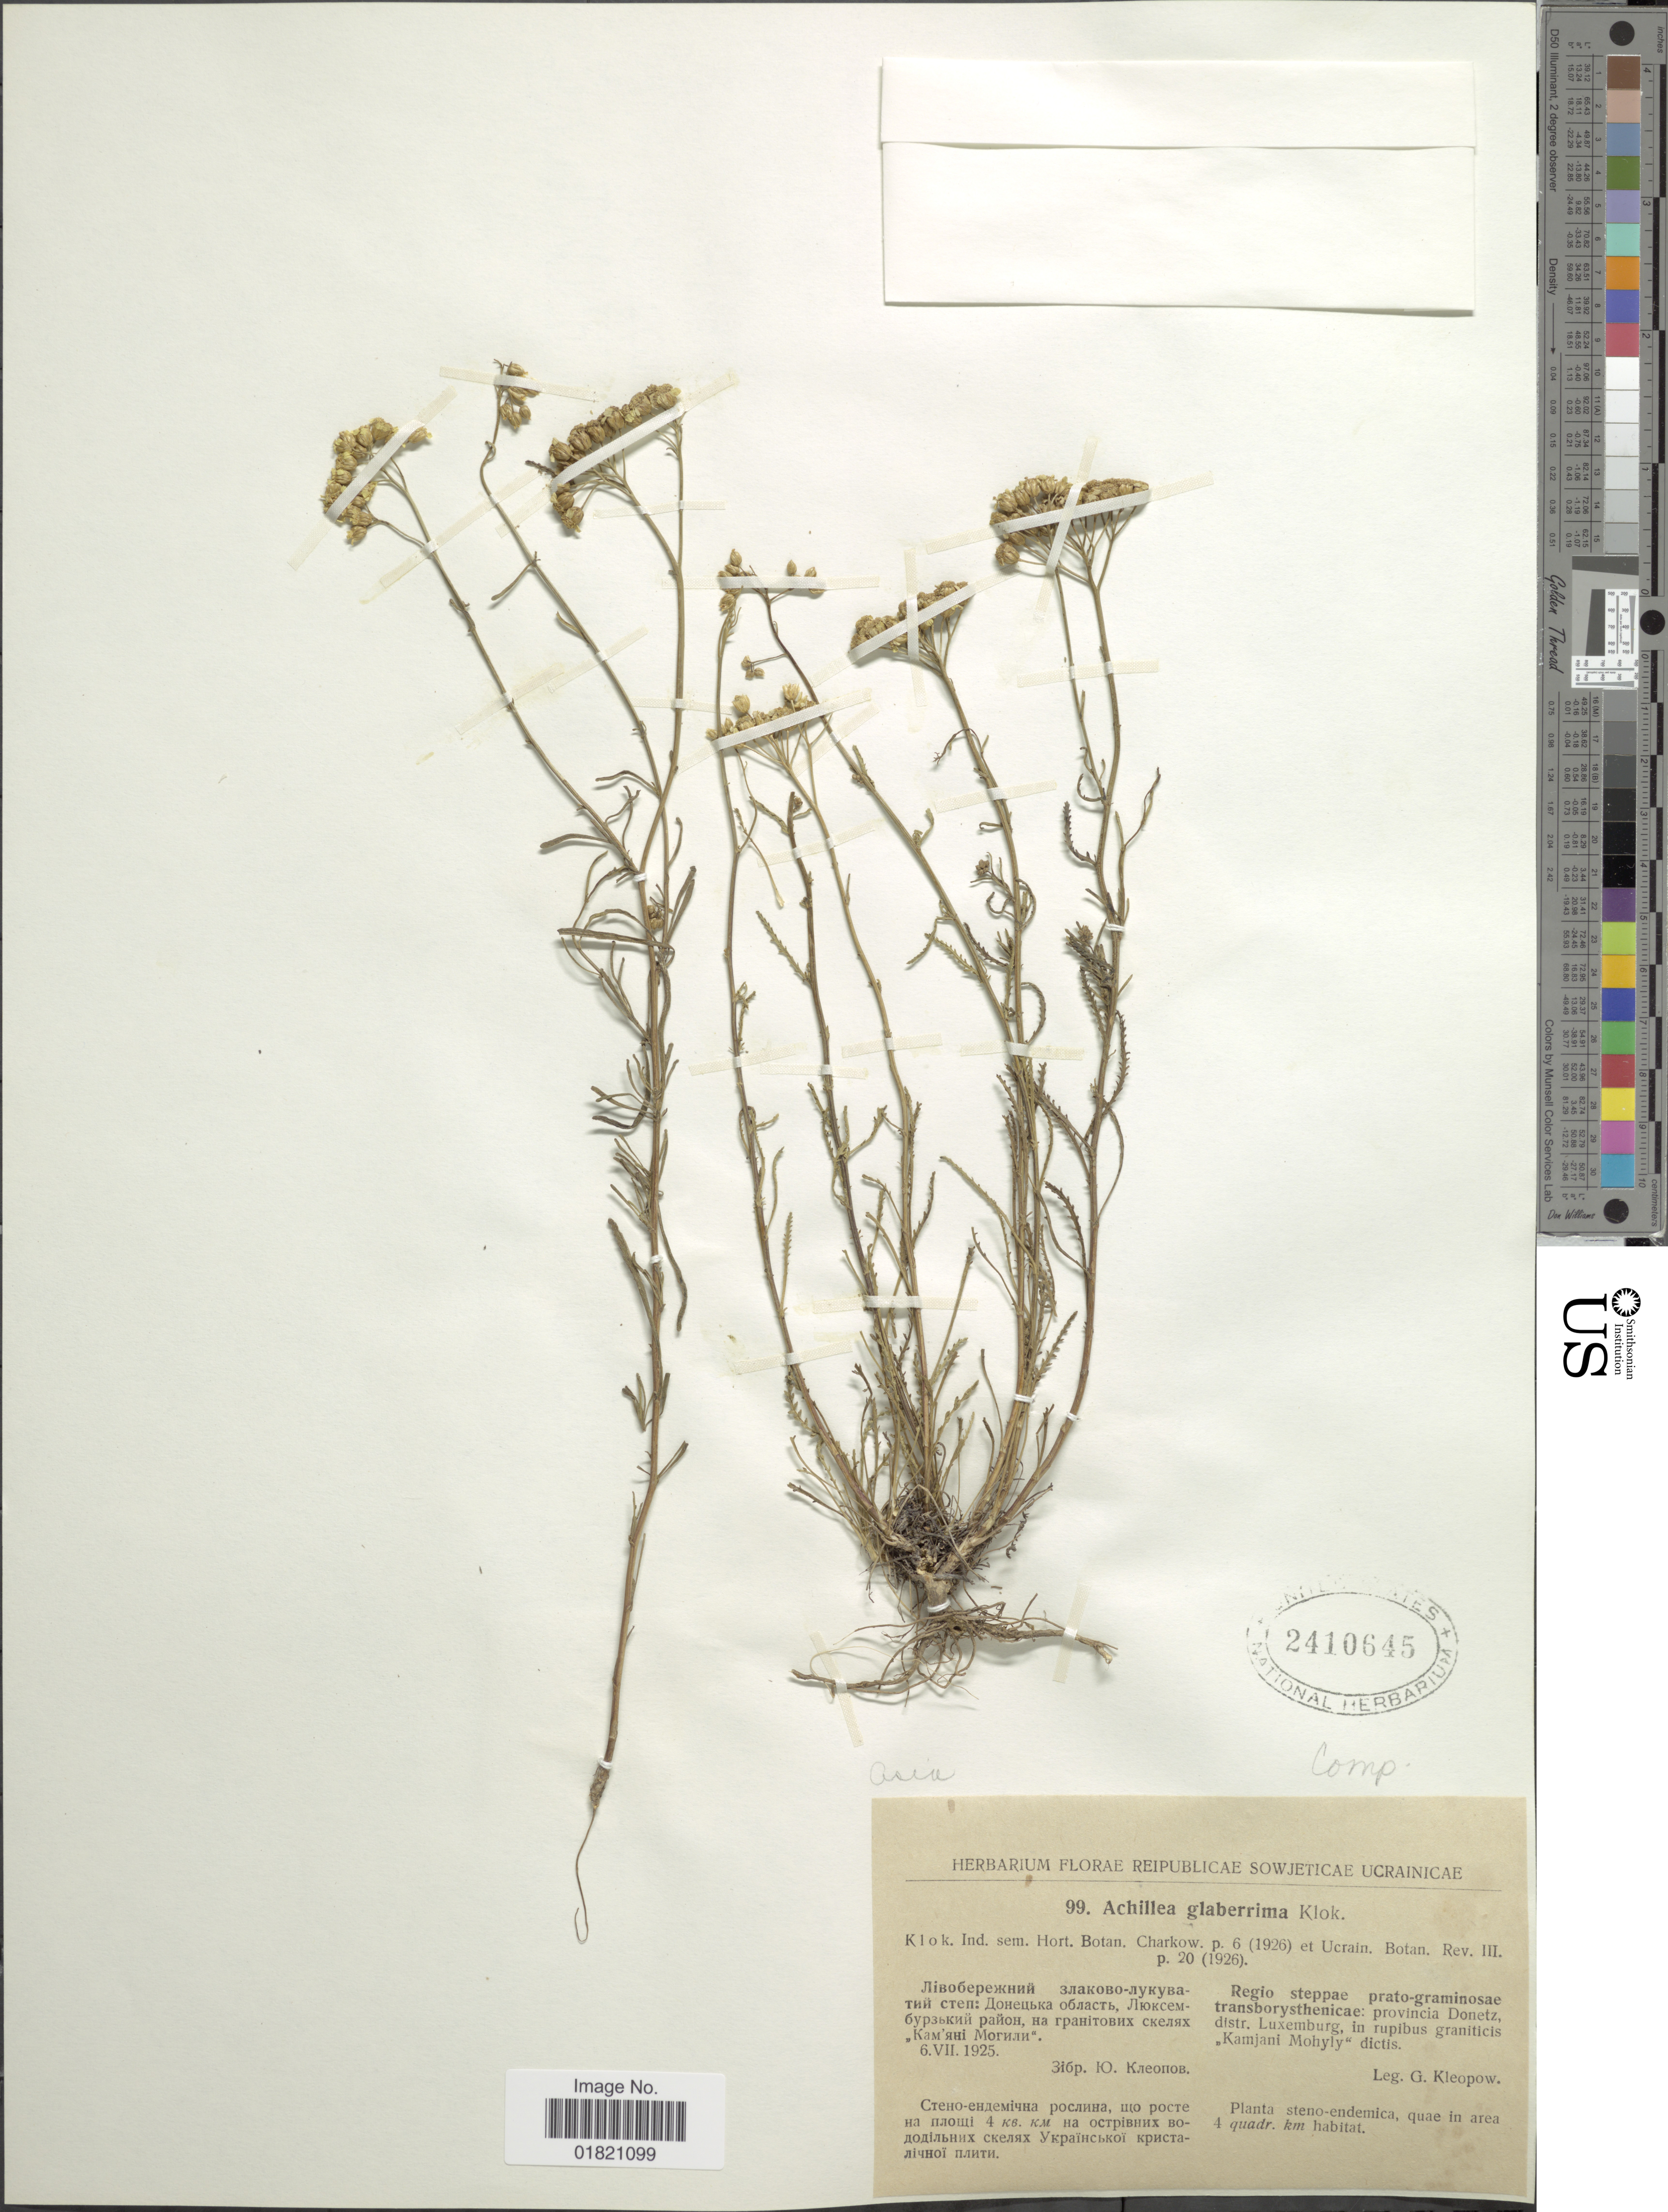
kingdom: Plantae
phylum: Tracheophyta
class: Magnoliopsida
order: Asterales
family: Asteraceae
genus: Achillea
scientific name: Achillea glaberrima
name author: Klokov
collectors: G. Kleopow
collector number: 99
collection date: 1925-07-06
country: Ukraine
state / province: Donets'k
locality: Distr. Donetz, Distr. Luxemburg, in rupibus graniticis "Kamjani Mohyly" dictis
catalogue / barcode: US 2410645